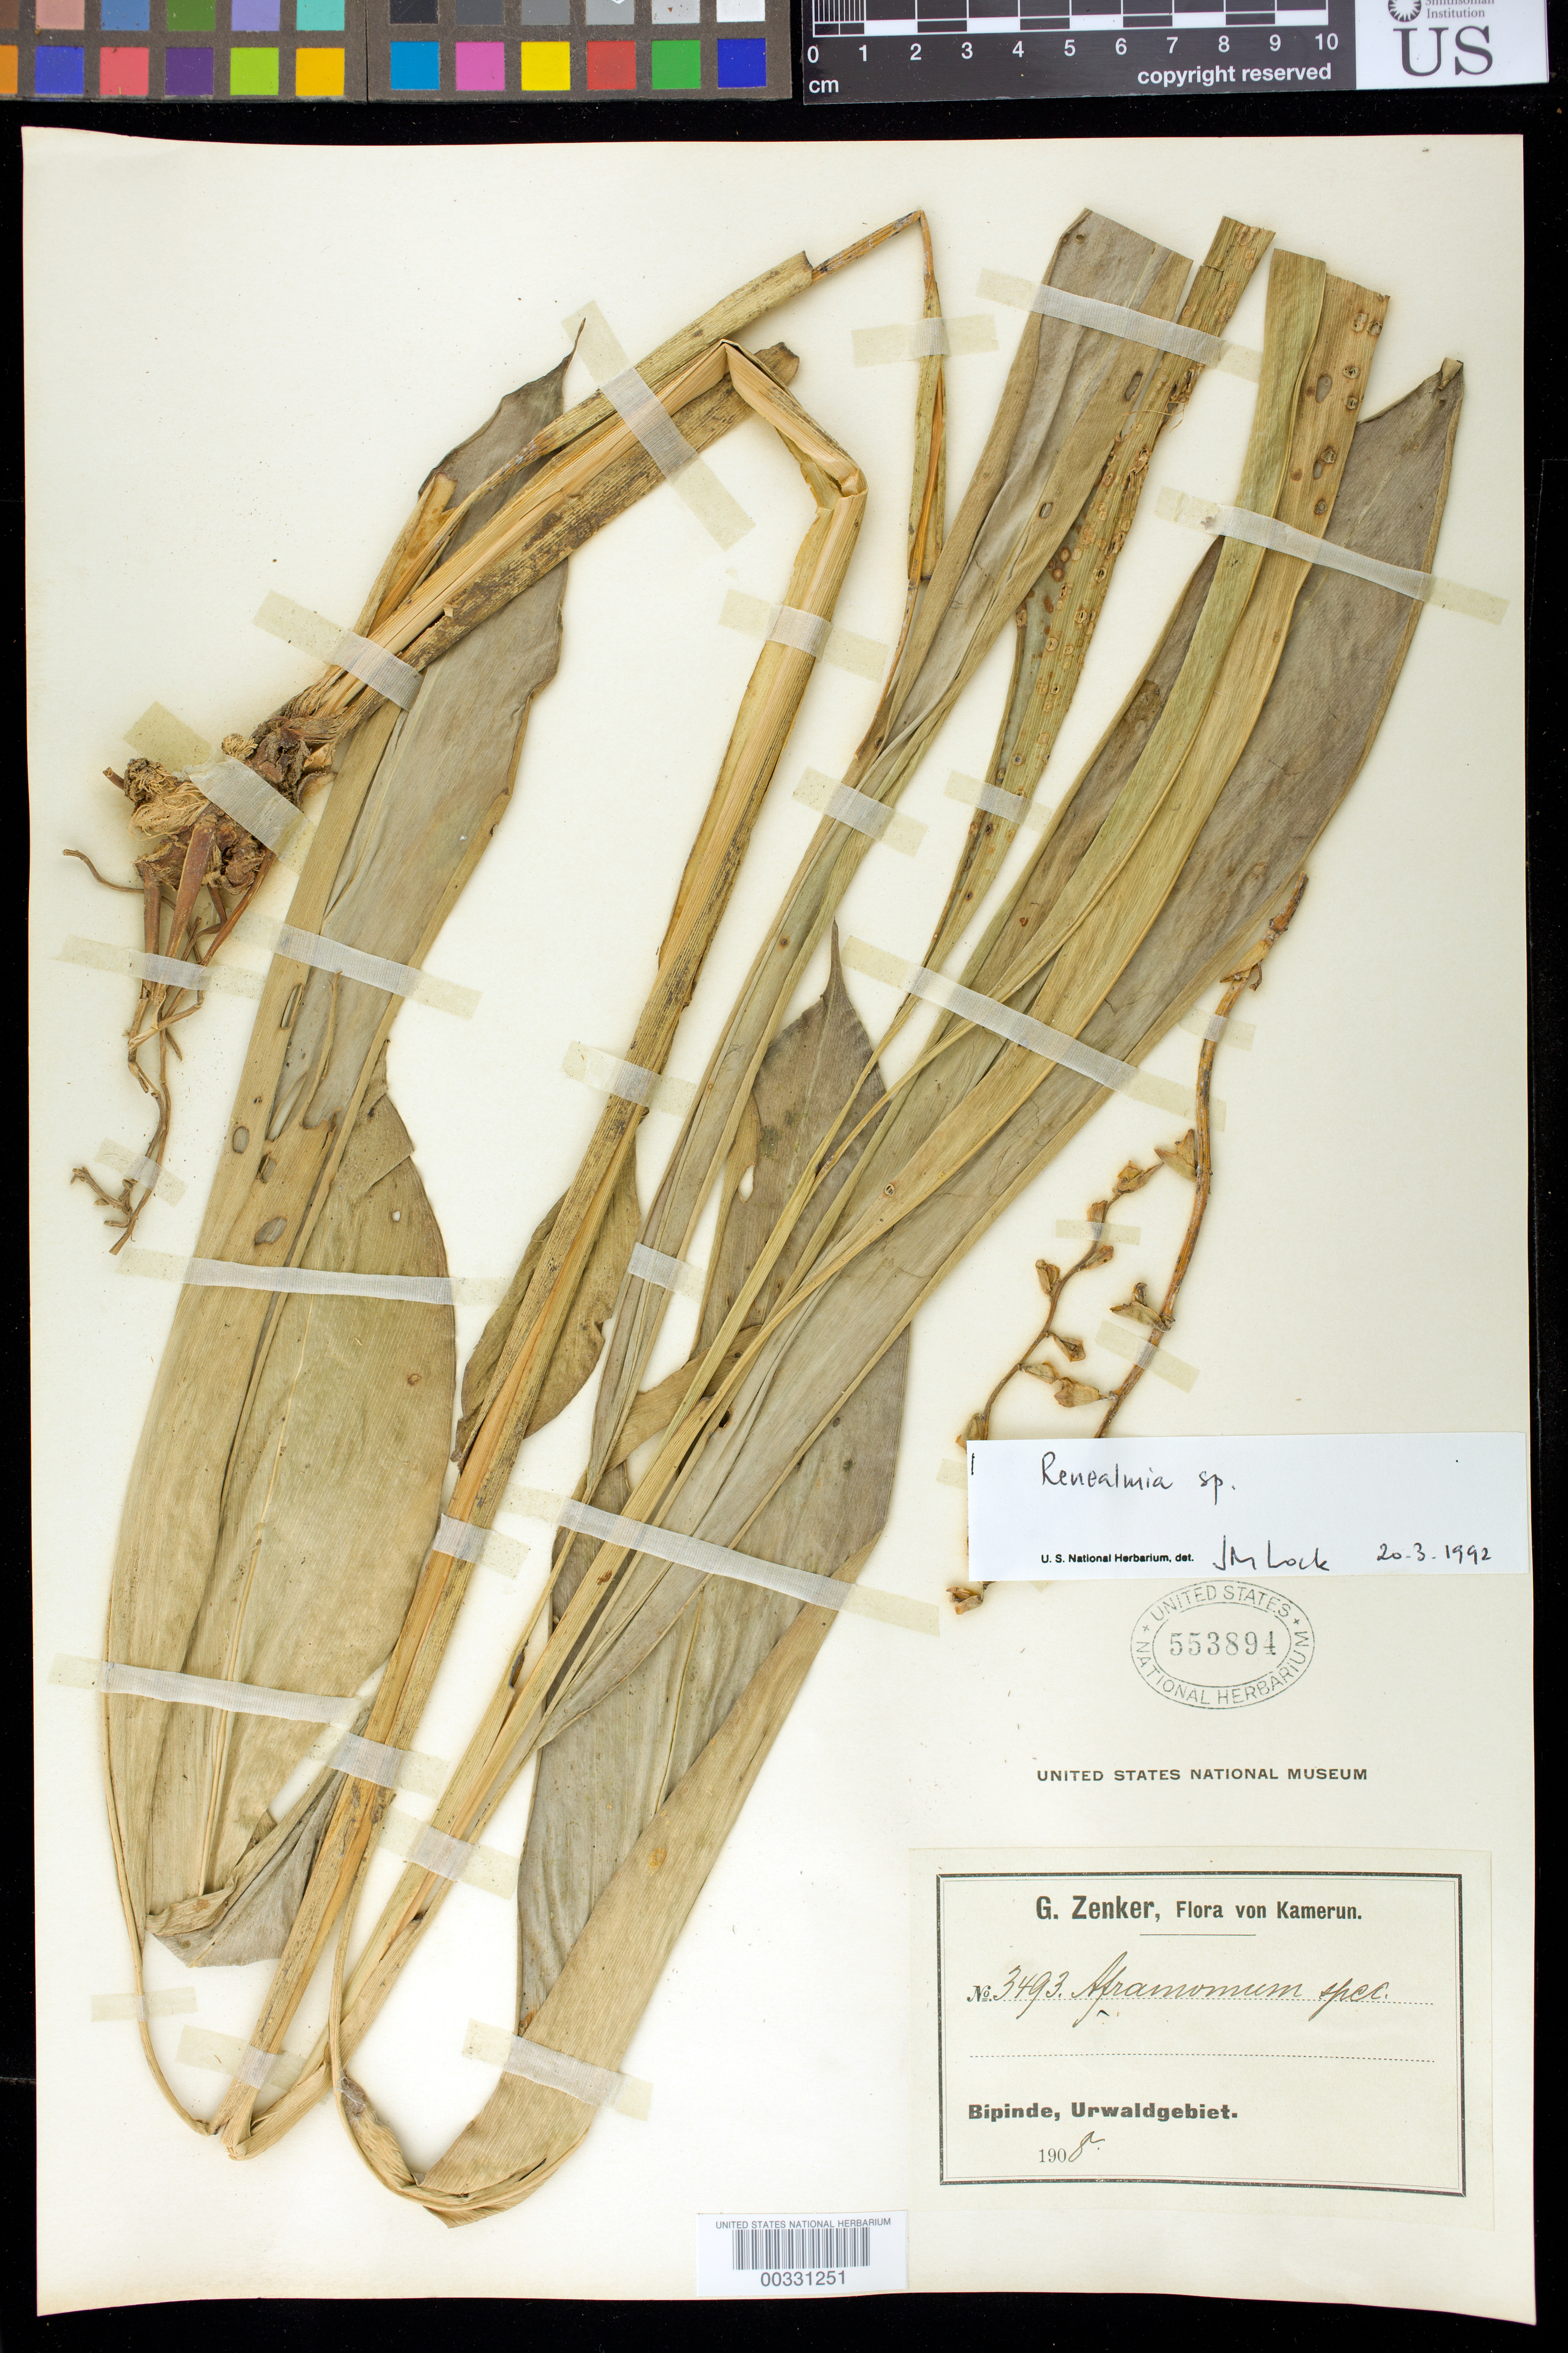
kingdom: Plantae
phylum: Tracheophyta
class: Liliopsida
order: Zingiberales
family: Zingiberaceae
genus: Renealmia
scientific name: Renealmia sp.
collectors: G. A. Zenker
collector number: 3493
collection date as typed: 1908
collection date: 1908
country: Cameroon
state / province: Sud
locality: Kamerun, Bipinde, Urwaldgebiet [jungle area]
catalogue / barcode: US 553894